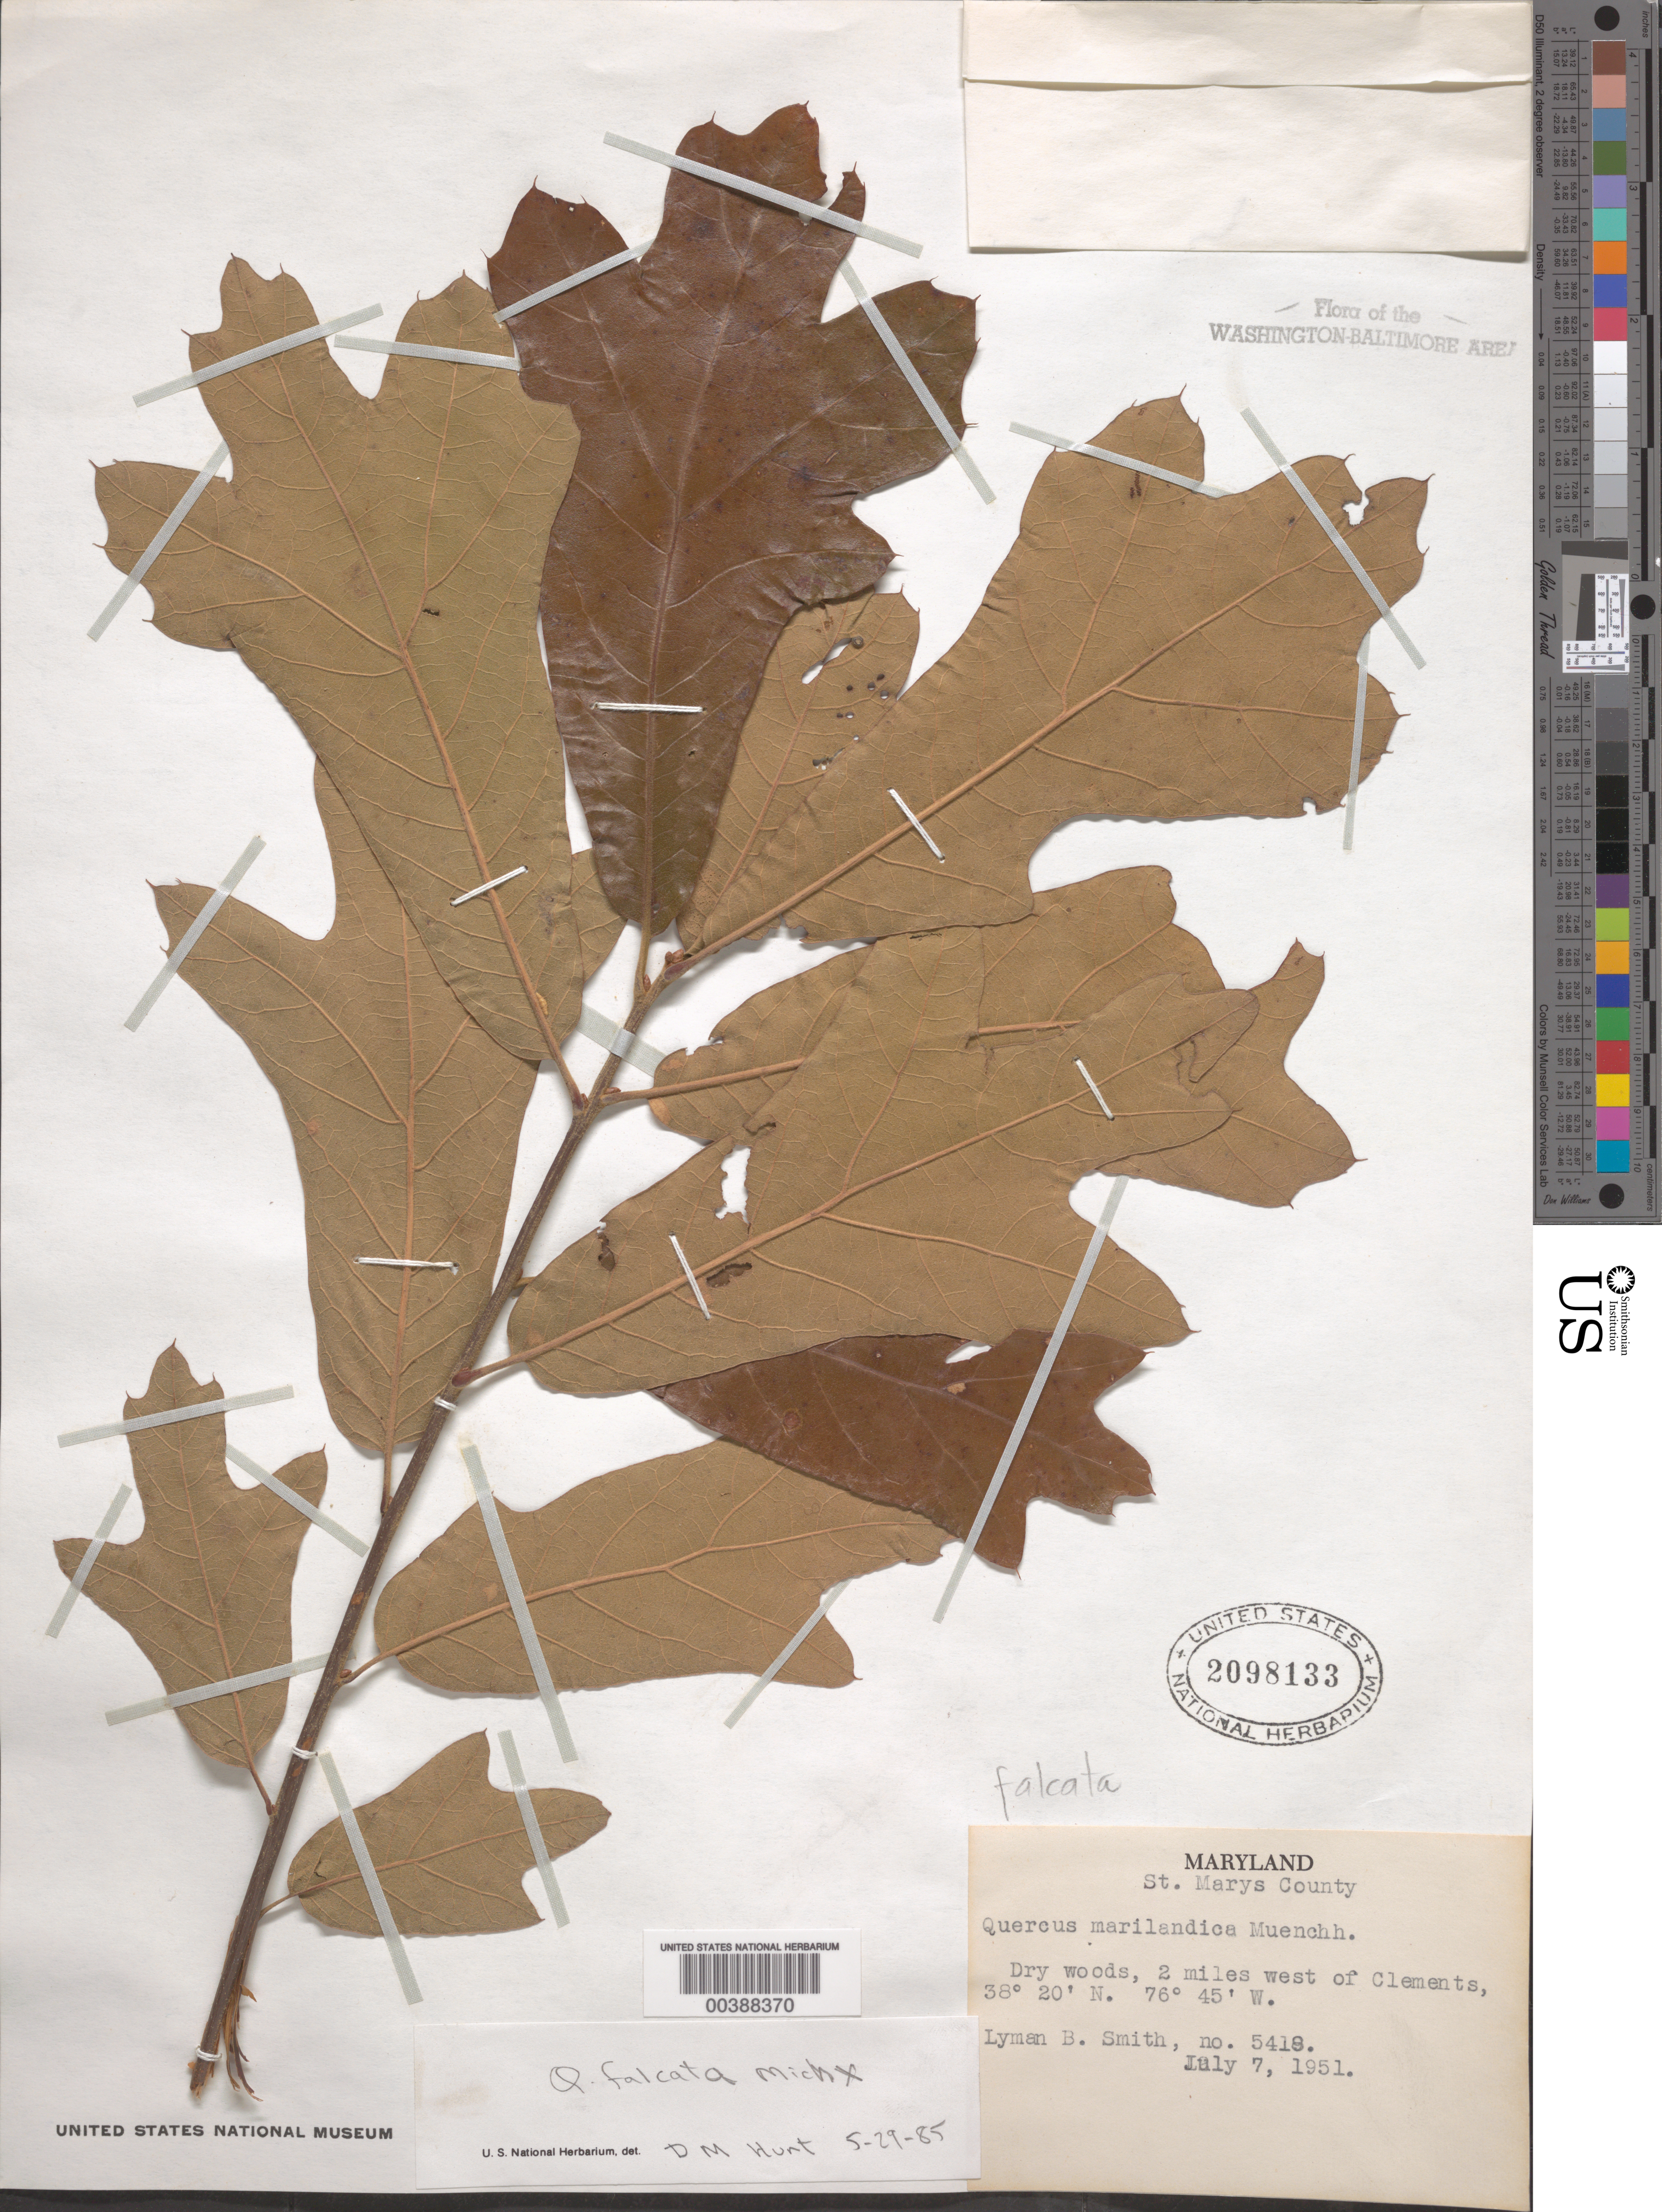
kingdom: Plantae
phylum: Tracheophyta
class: Magnoliopsida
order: Fagales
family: Fagaceae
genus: Quercus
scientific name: Quercus falcata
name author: Michx.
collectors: L. Smith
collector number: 5418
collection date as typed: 07 Jul 1951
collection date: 1951-07-07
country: United States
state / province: Maryland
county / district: St. Mary's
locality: West of Clements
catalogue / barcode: US 2098133